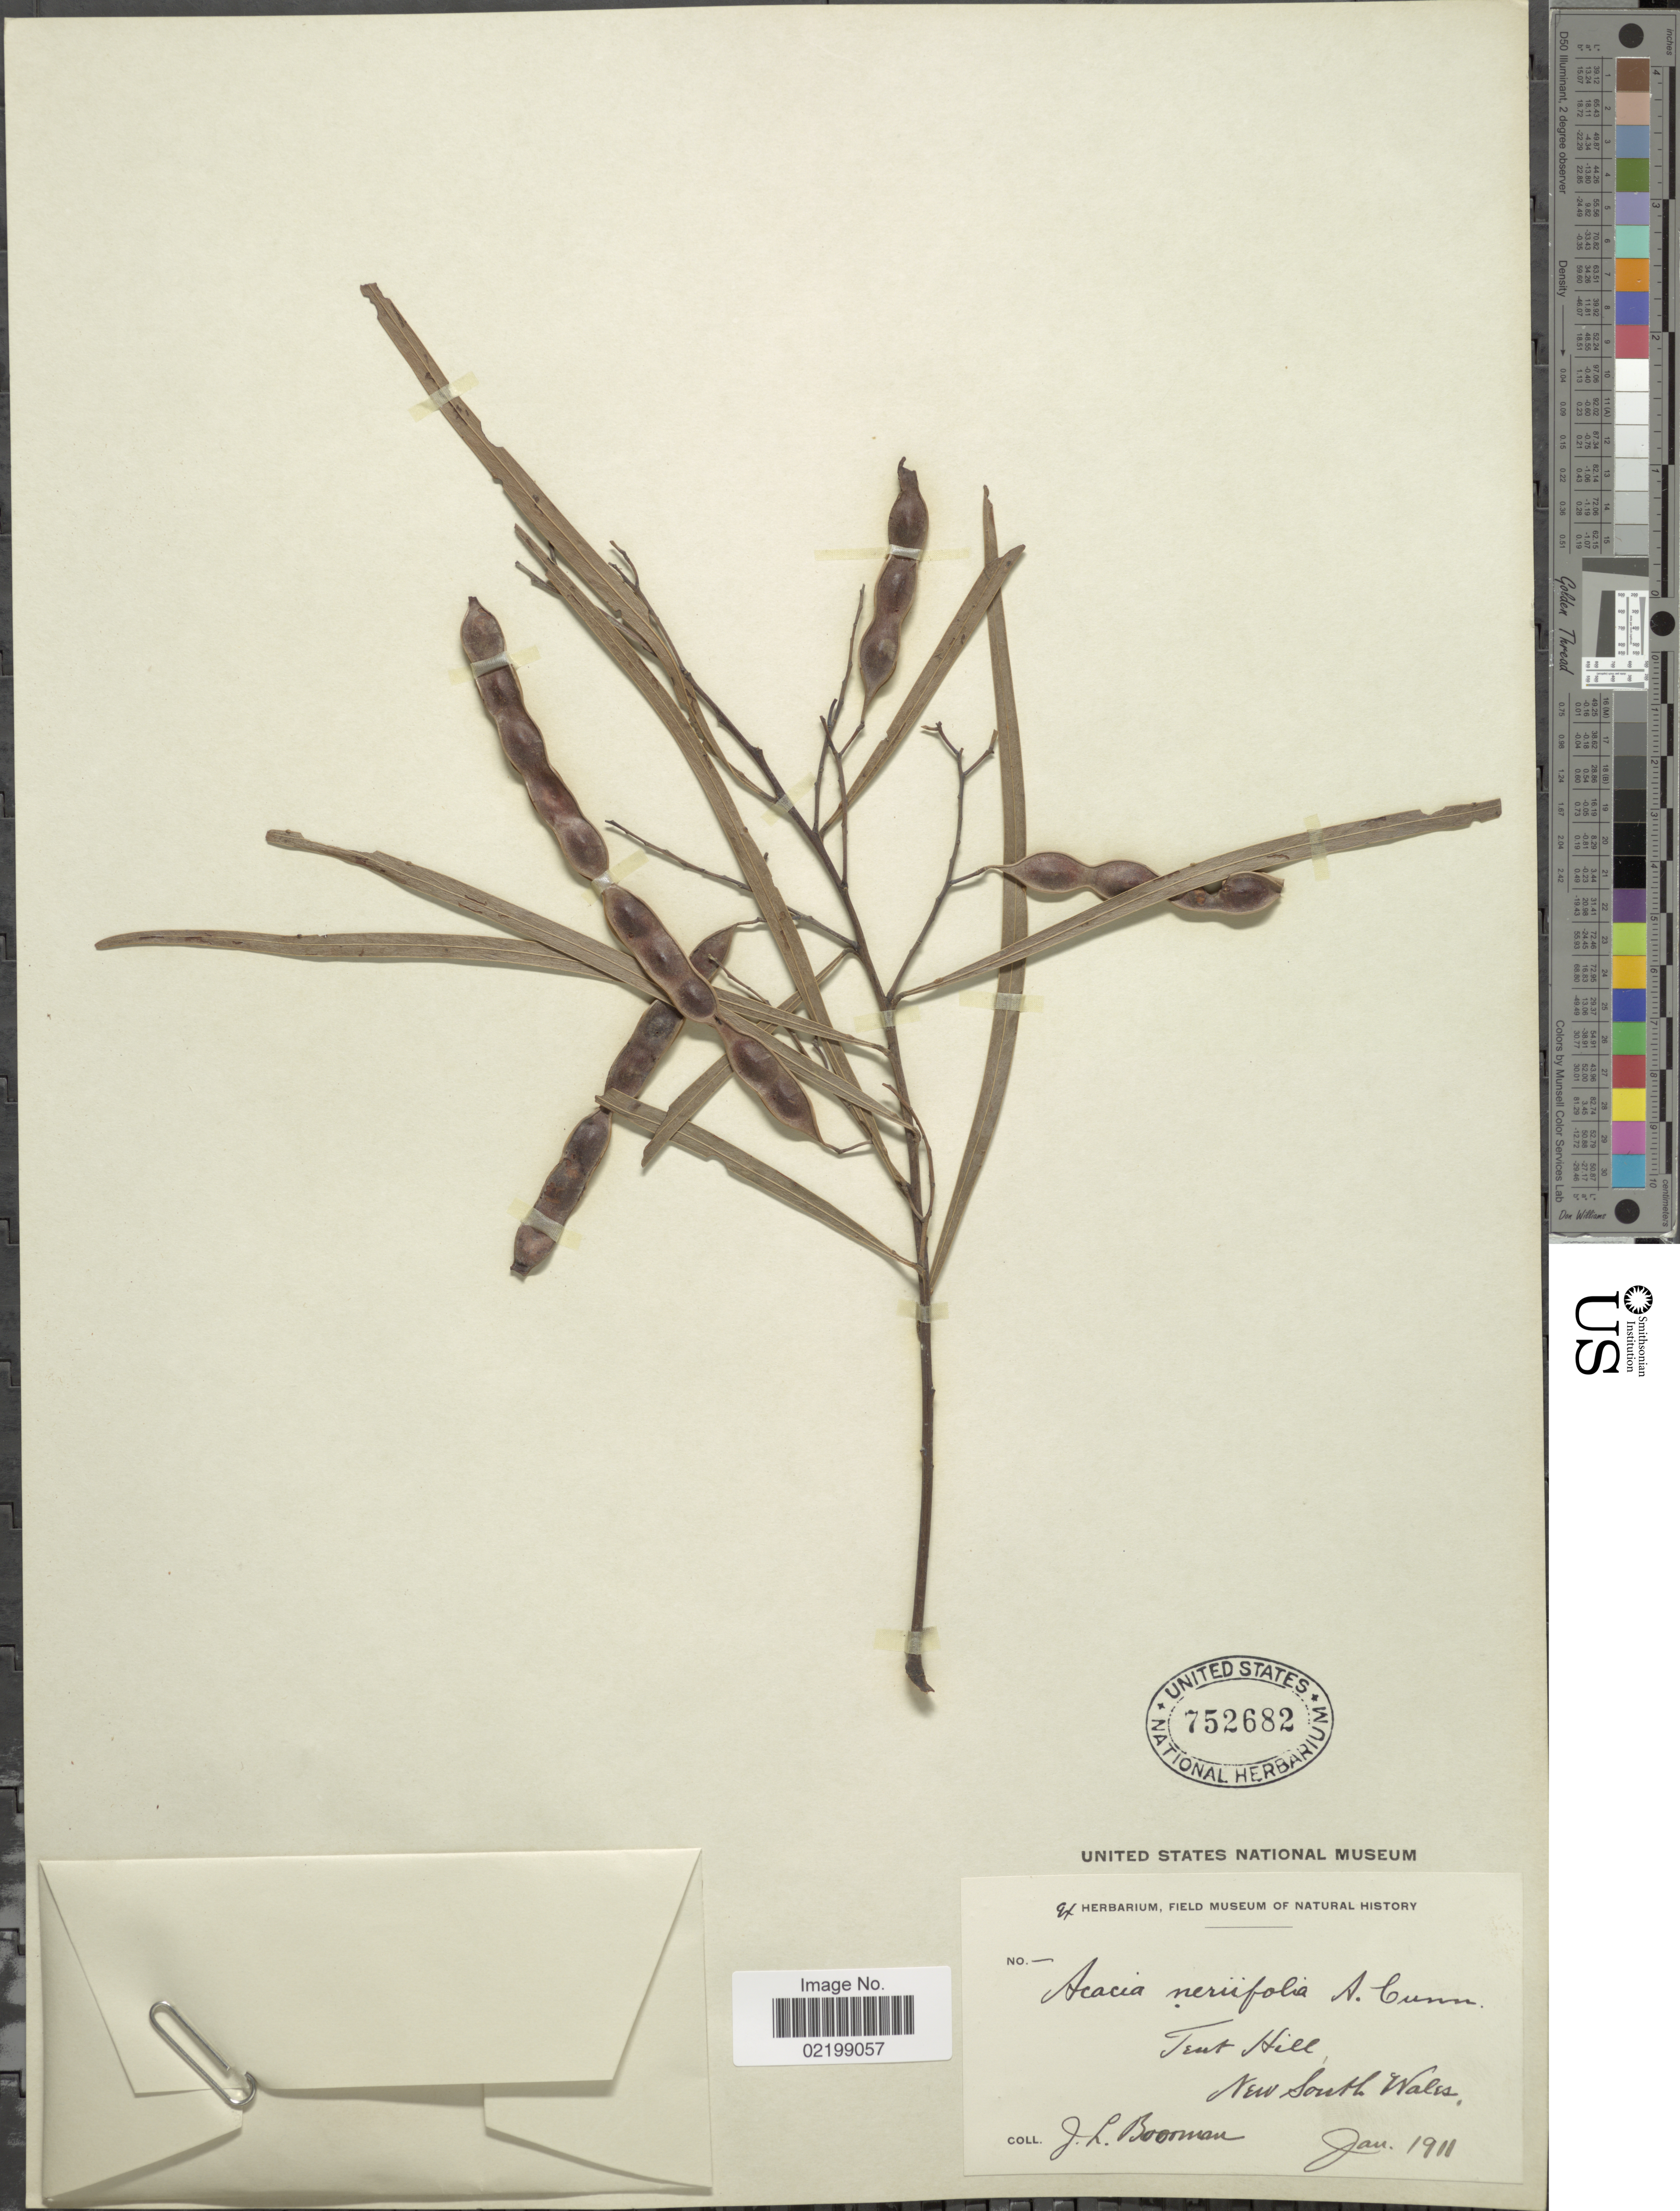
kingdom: Plantae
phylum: Tracheophyta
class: Magnoliopsida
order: Fabales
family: Fabaceae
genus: Acacia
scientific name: Acacia neriifolia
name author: A. Cunn. ex Benth.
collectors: J. Boorman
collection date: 1911-01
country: Australia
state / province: New South Wales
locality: Tent Hill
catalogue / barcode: US 752682